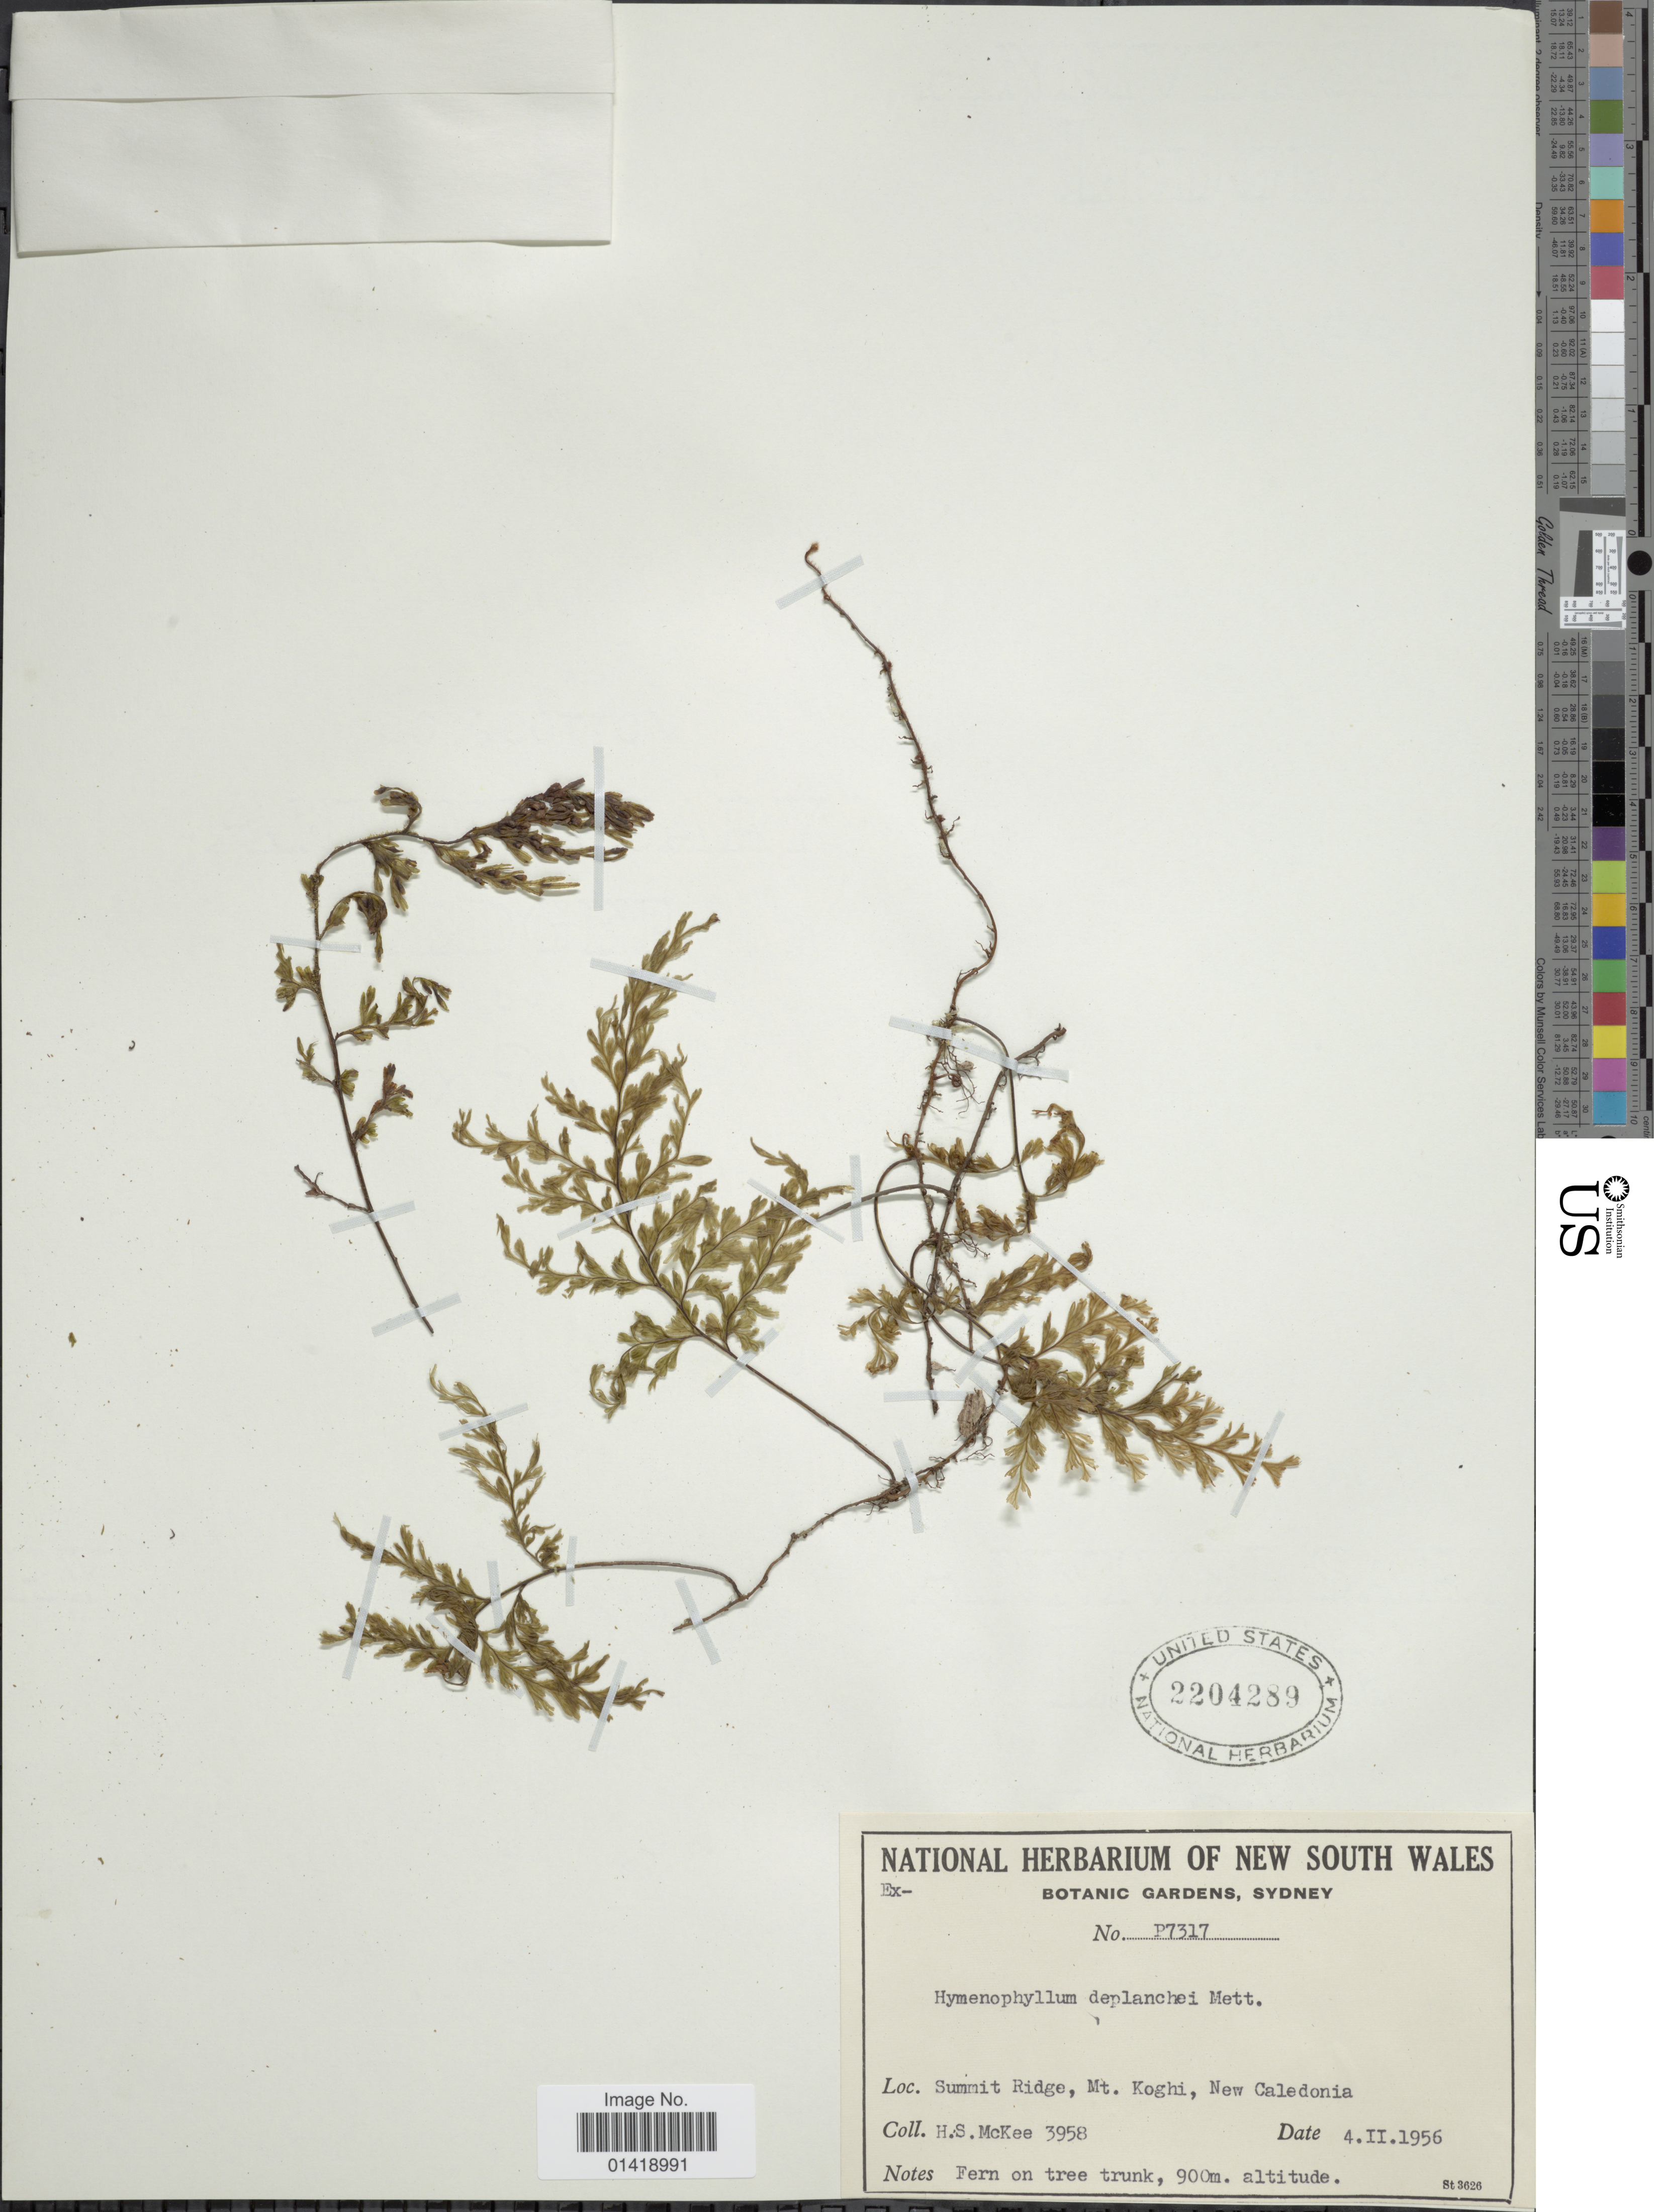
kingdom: Plantae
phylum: Tracheophyta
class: Polypodiopsida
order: Hymenophyllales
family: Hymenophyllaceae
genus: Hymenophyllum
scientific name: Hymenophyllum deplanchei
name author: Mett. ex Kuhn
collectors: H. S. McKee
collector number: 3958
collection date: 1956-02-04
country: Australia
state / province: New South Wales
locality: Summit ridge, mt. Koghi New Caledonia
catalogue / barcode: US 2204289